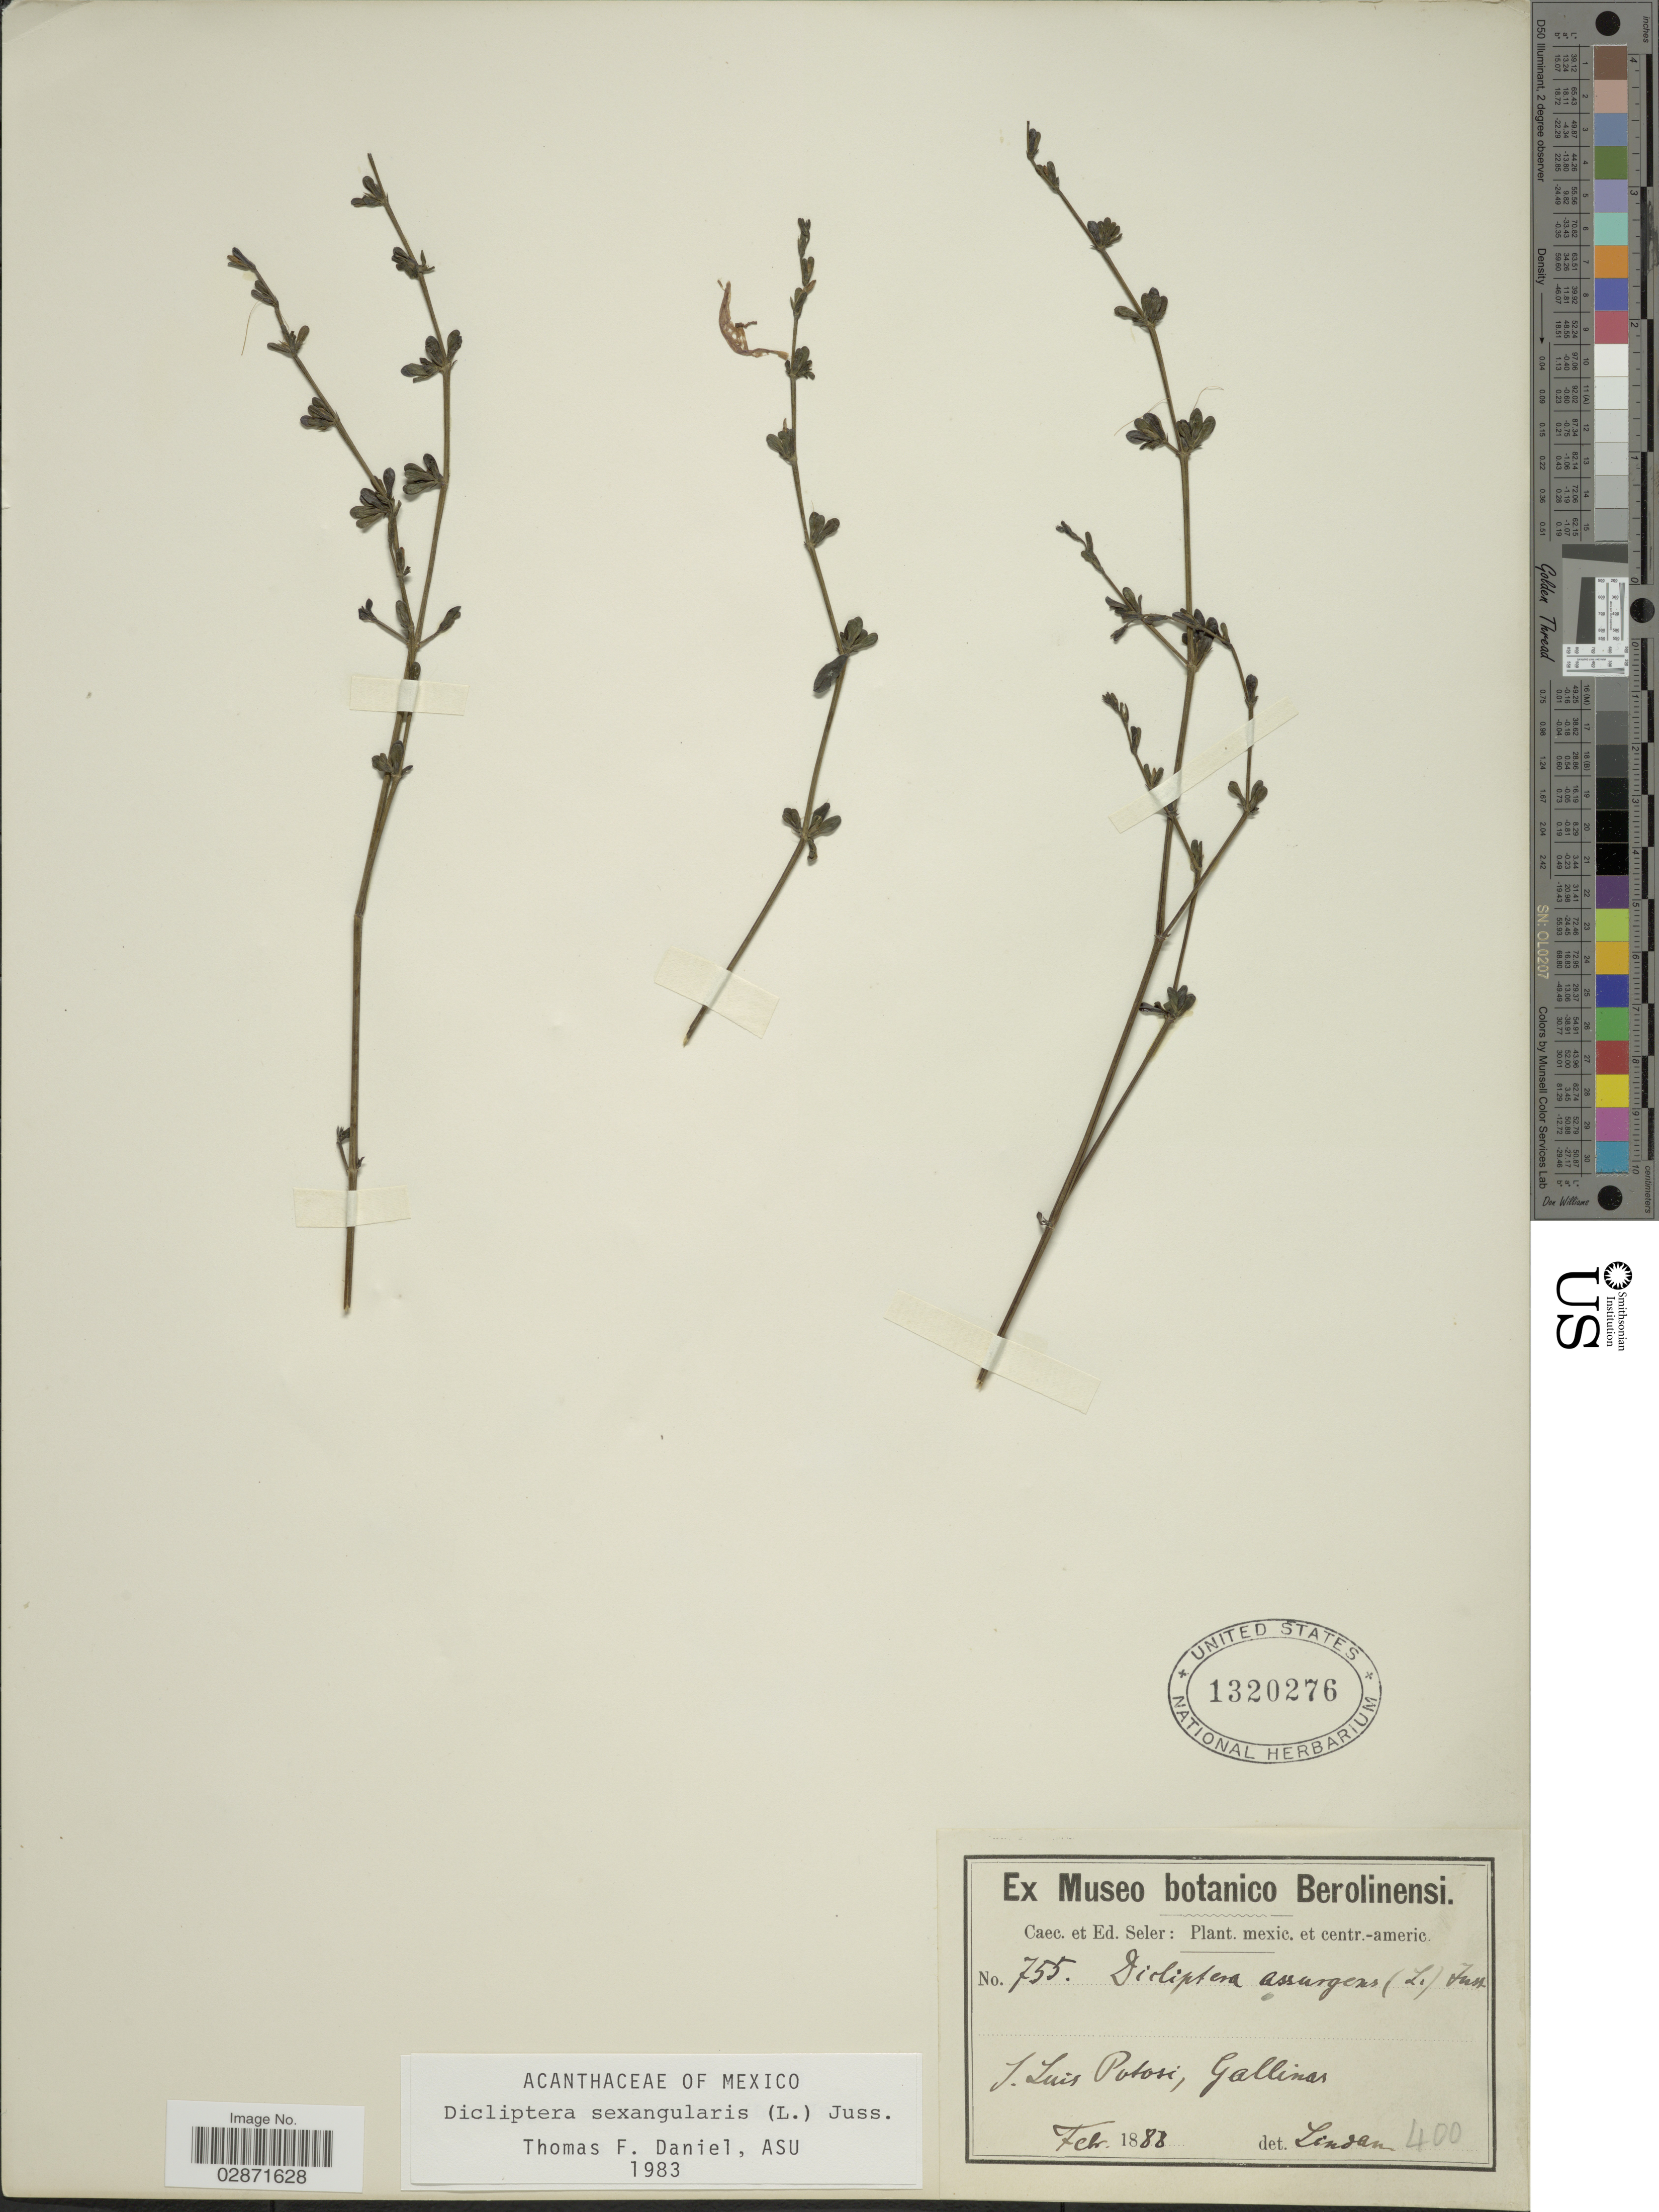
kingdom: Plantae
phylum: Tracheophyta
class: Magnoliopsida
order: Lamiales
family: Acanthaceae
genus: Dicliptera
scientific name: Dicliptera sexangularis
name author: (L.) Juss.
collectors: ex Caec. et Ed Seler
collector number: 755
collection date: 1888-02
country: Mexico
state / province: San Luis Potosí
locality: Gallinas, S. Luis Potosi.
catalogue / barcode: US 1320276